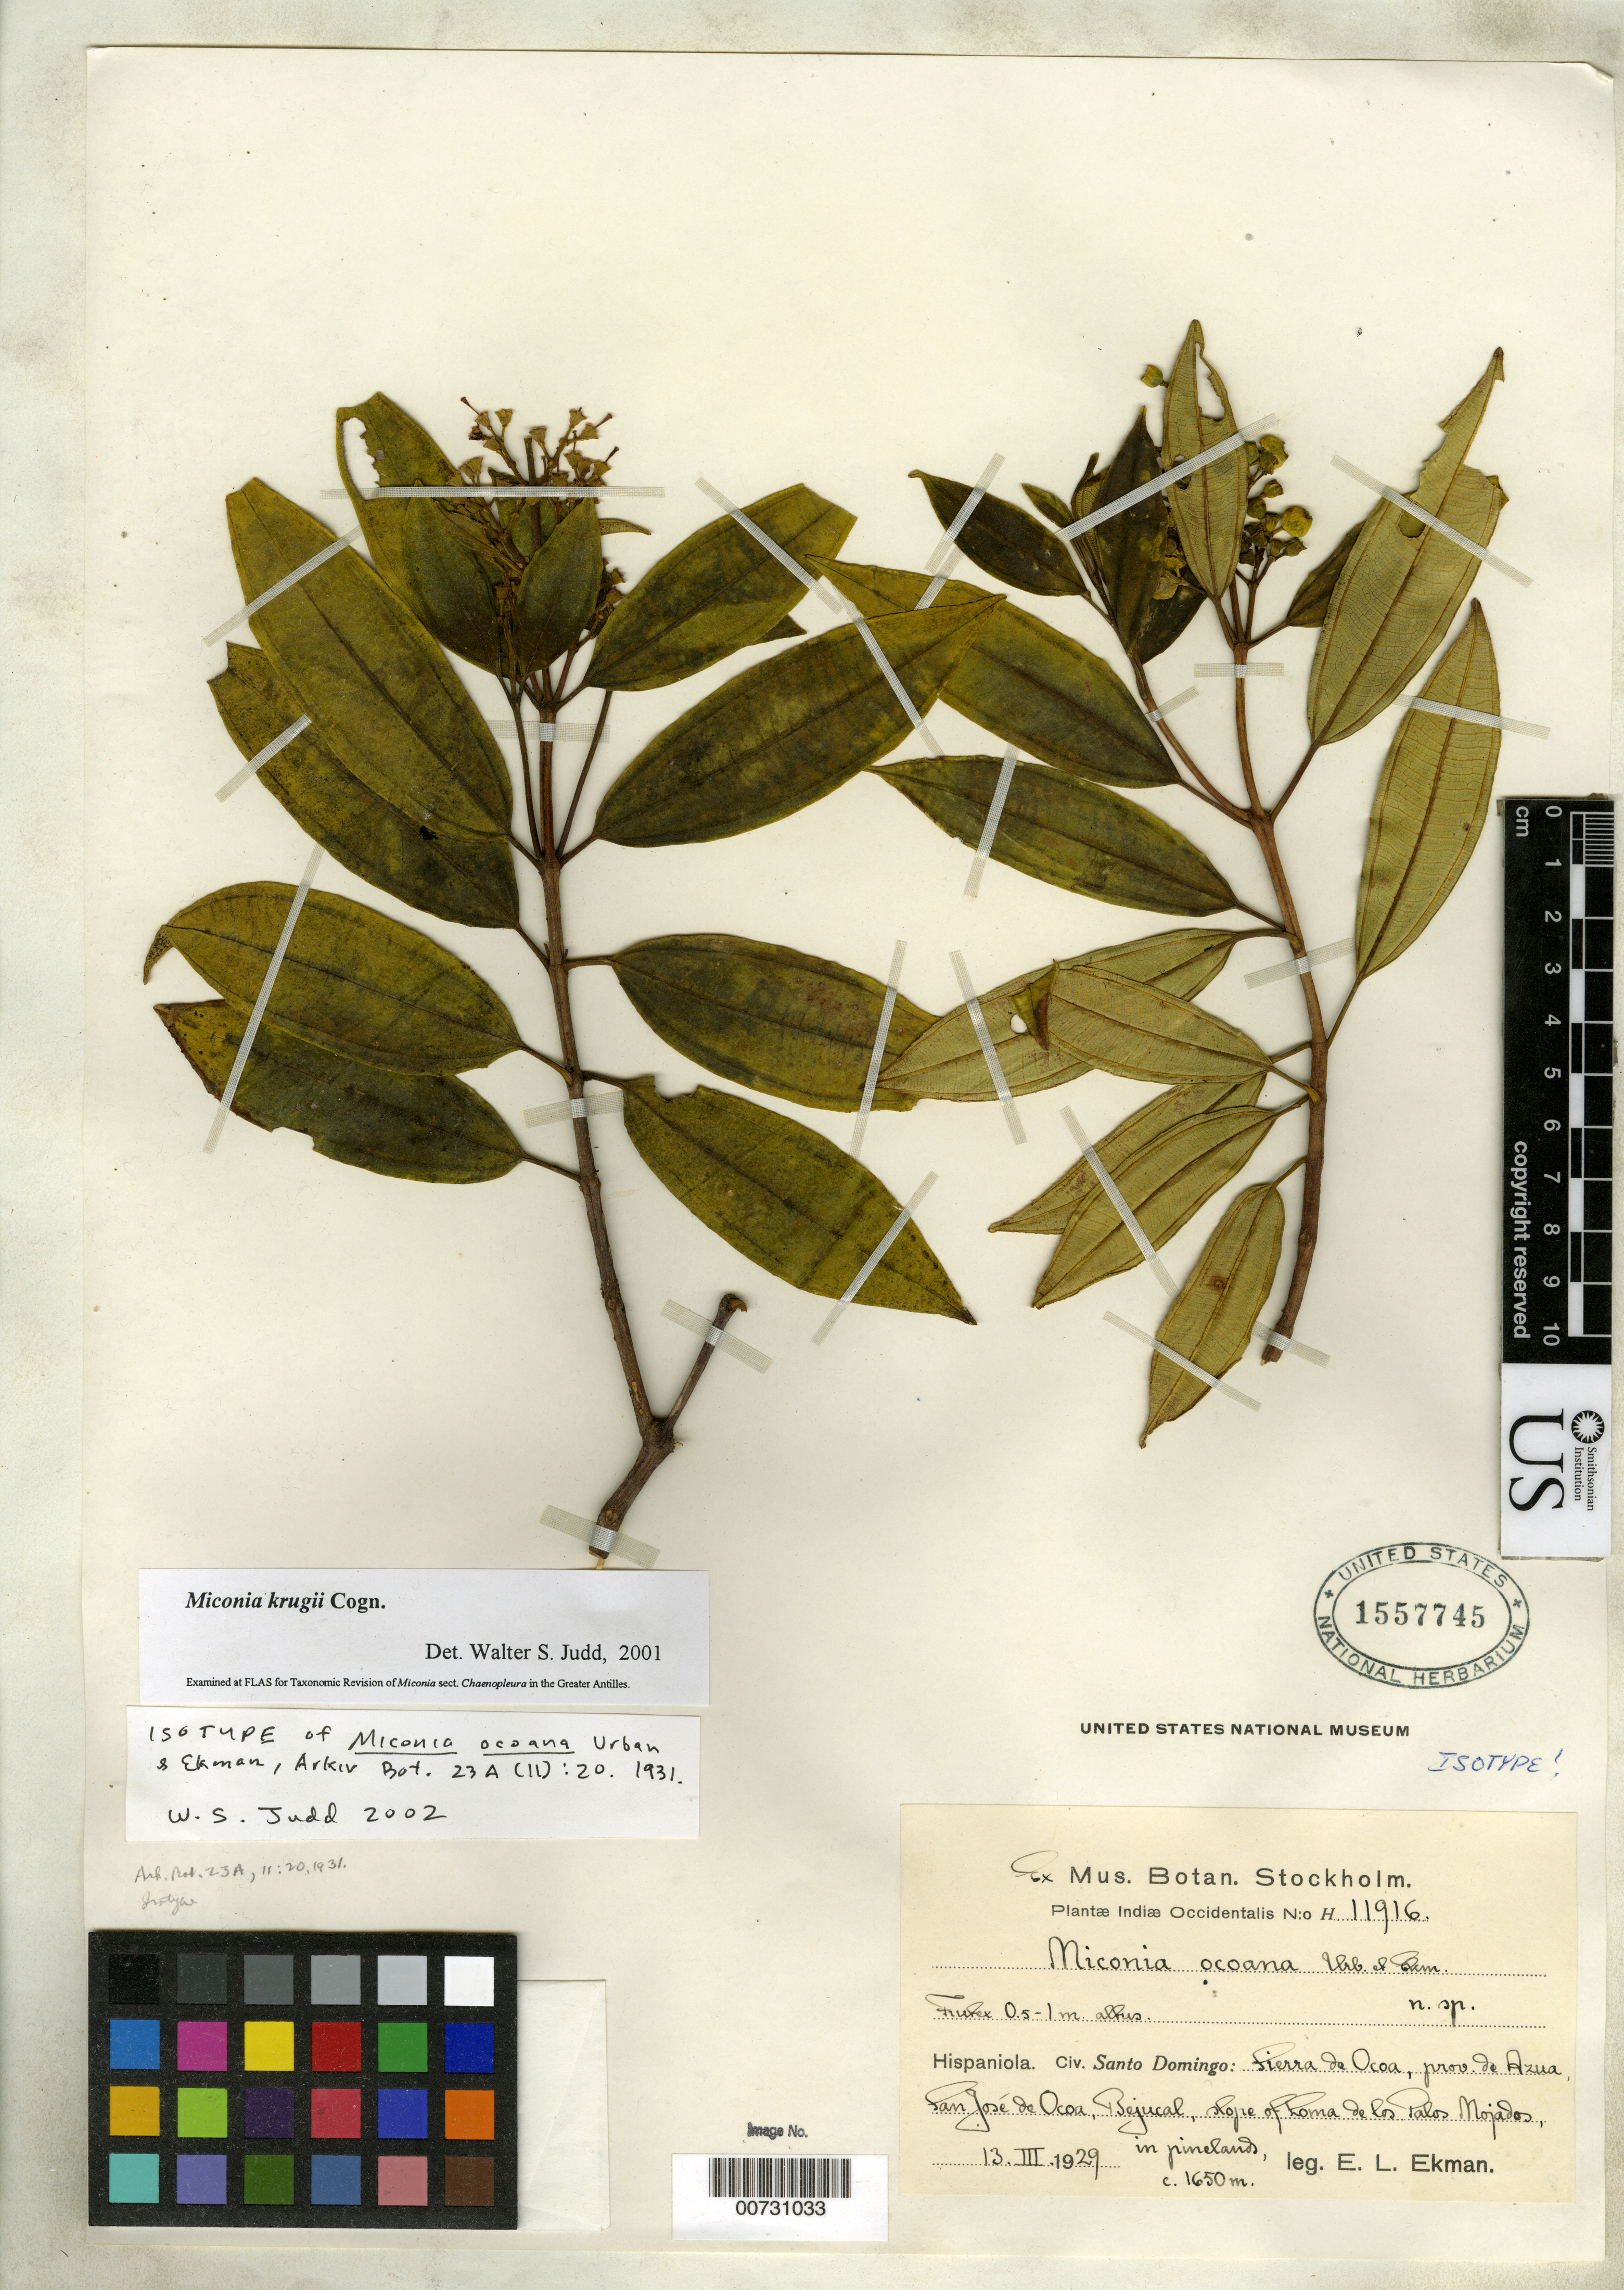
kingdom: Plantae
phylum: Tracheophyta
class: Magnoliopsida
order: Myrtales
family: Melastomataceae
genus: Miconia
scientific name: Miconia ocoana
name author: Urb. & Ekman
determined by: Judd, Walter S.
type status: Isotype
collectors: E. L. Ekman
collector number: Pl. Ind. Occ. H 11916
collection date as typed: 13 Mar 1929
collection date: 1929-03-13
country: Dominican Republic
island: Hispaniola Island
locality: Civ. Santo Domingo: Sierra de Ocoa, prov. De Azua, San José de Ocoa, Bejucal, slope of Loma de los Palos Mojados.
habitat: In pinelands.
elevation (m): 1650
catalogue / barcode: US 1557745